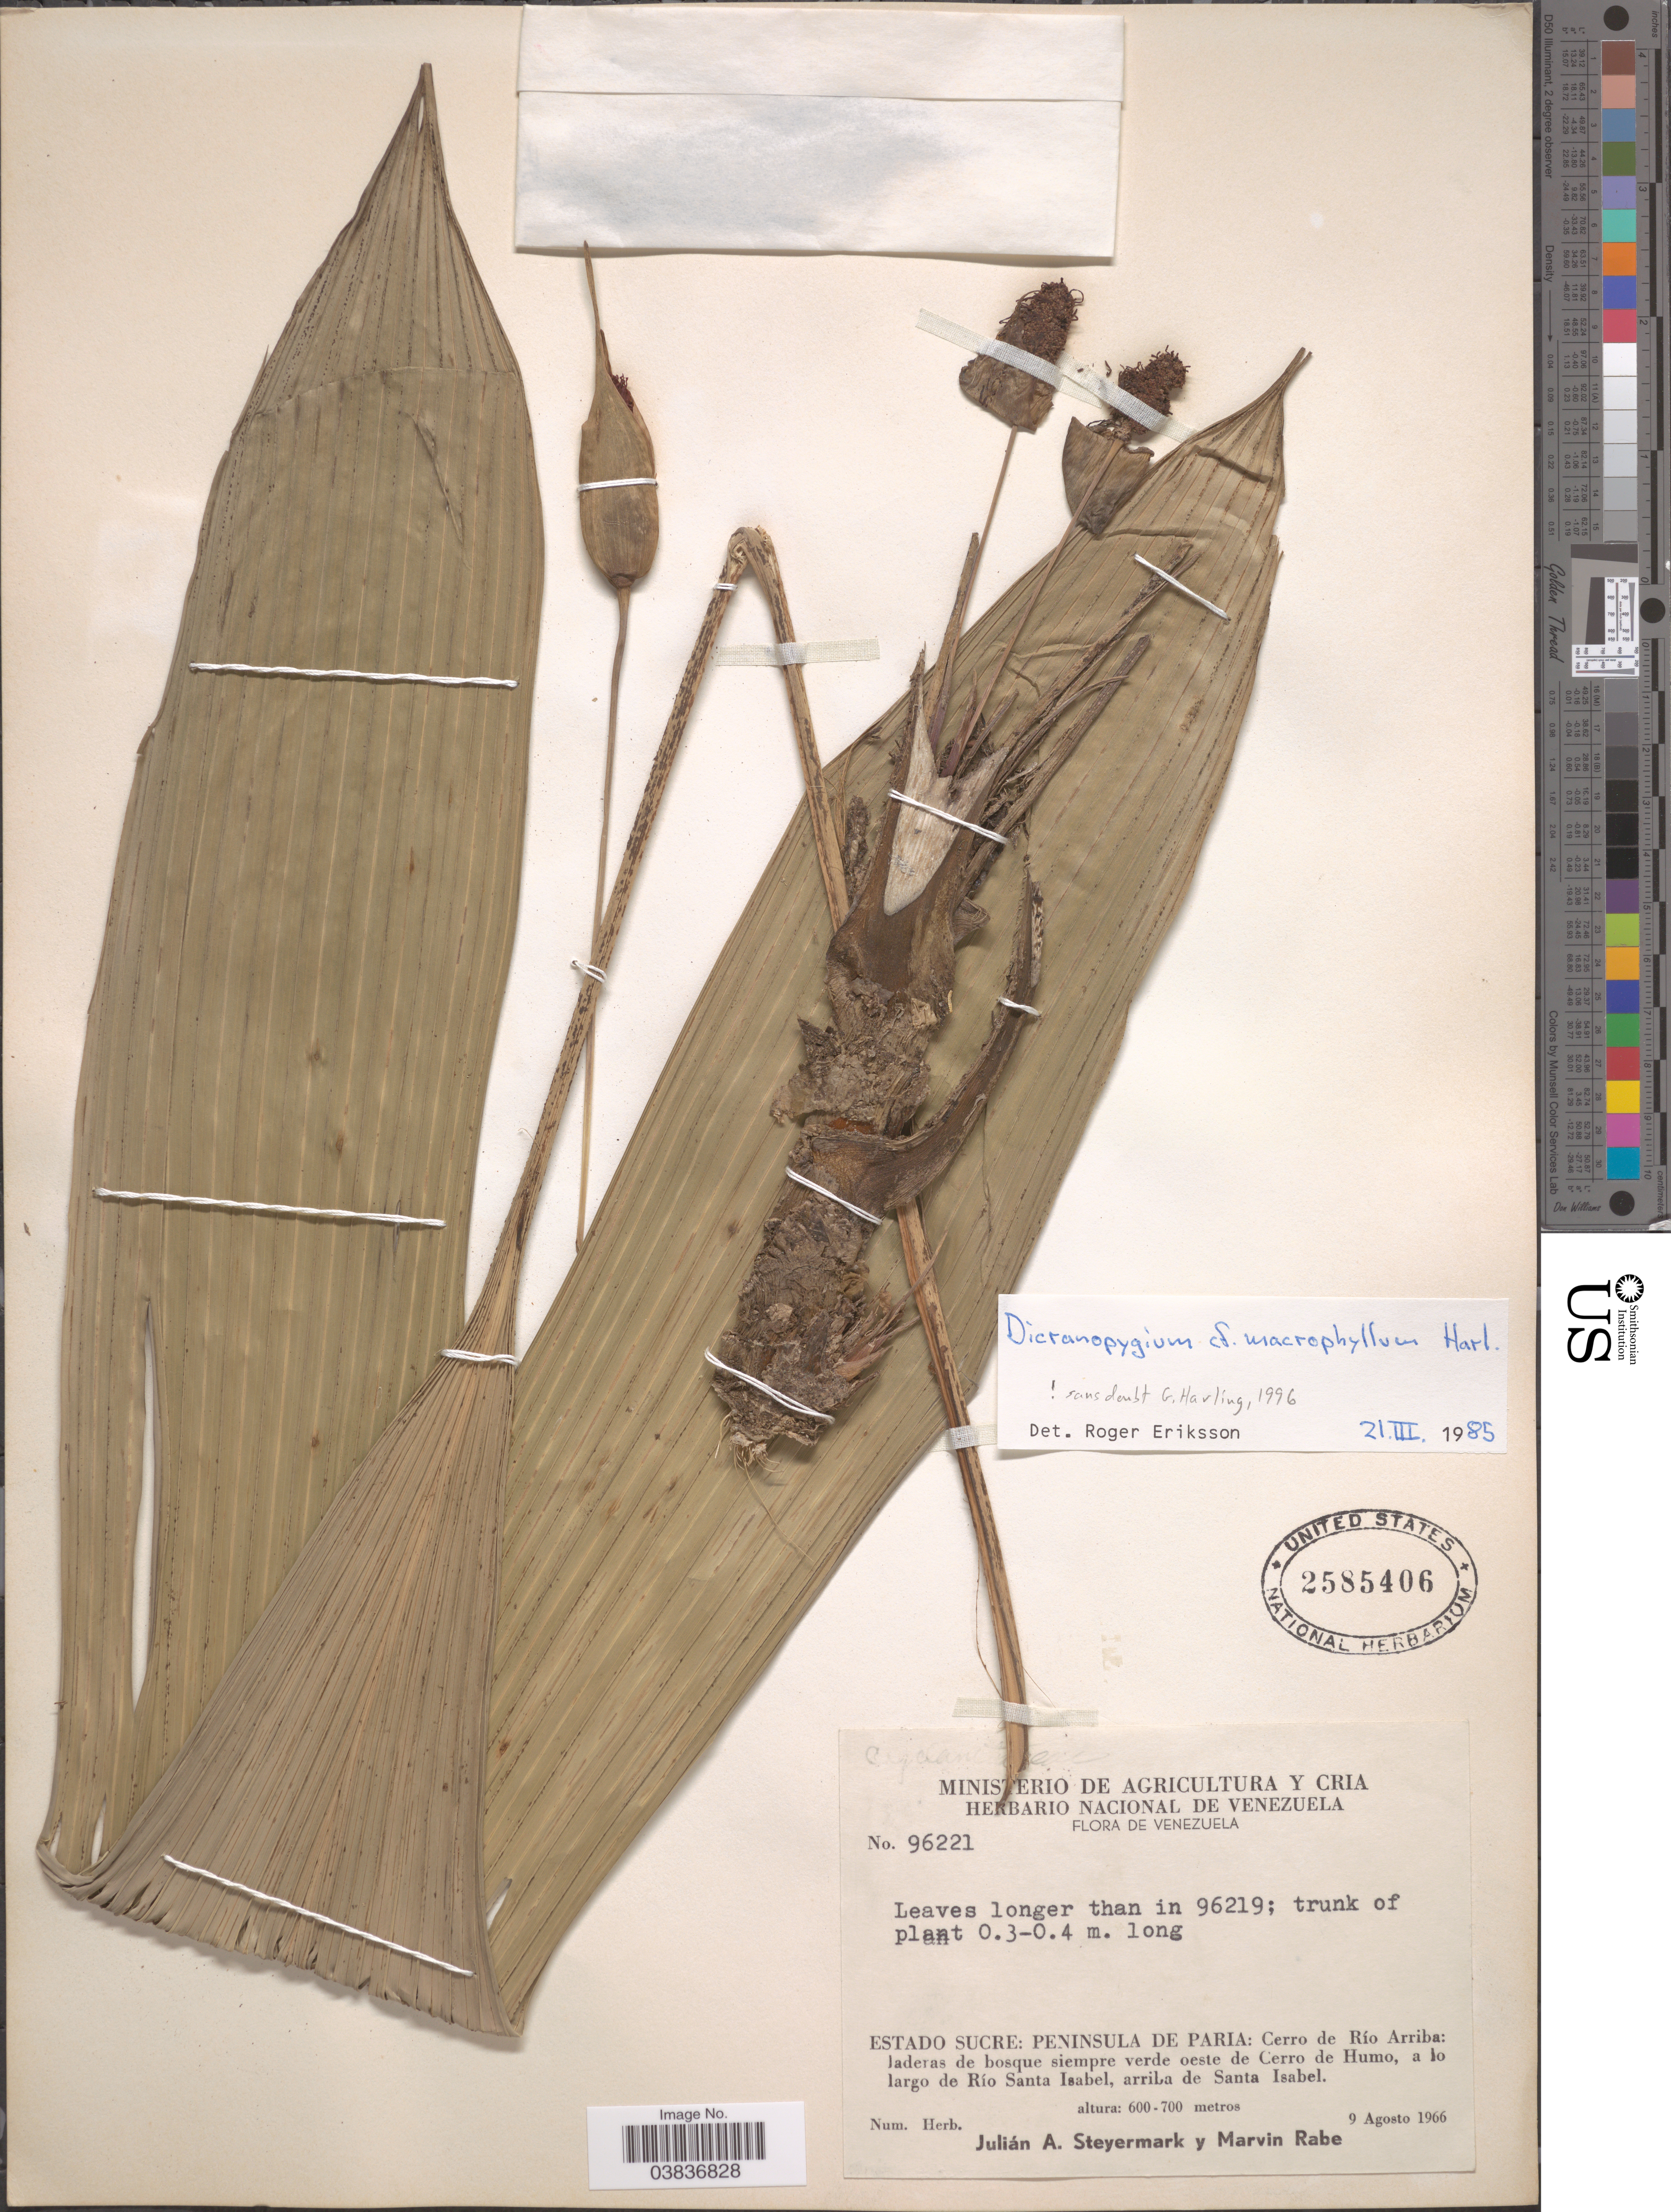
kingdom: Plantae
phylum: Tracheophyta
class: Liliopsida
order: Pandanales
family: Cyclanthaceae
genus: Dicranopygium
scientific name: Dicranopygium macrophyllum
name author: Harling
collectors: J. Steyermark & M. Rabe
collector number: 96221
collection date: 1966-08-09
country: Venezuela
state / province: Sucre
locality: Peninsula de Paria: Cerro de Río Arriba: laderas de bosque siempre verde oeste de Cerro de Humo, a lo largo de Río Santa Isabel, arriba de Santa Isabel.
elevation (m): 600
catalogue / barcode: US 2585406